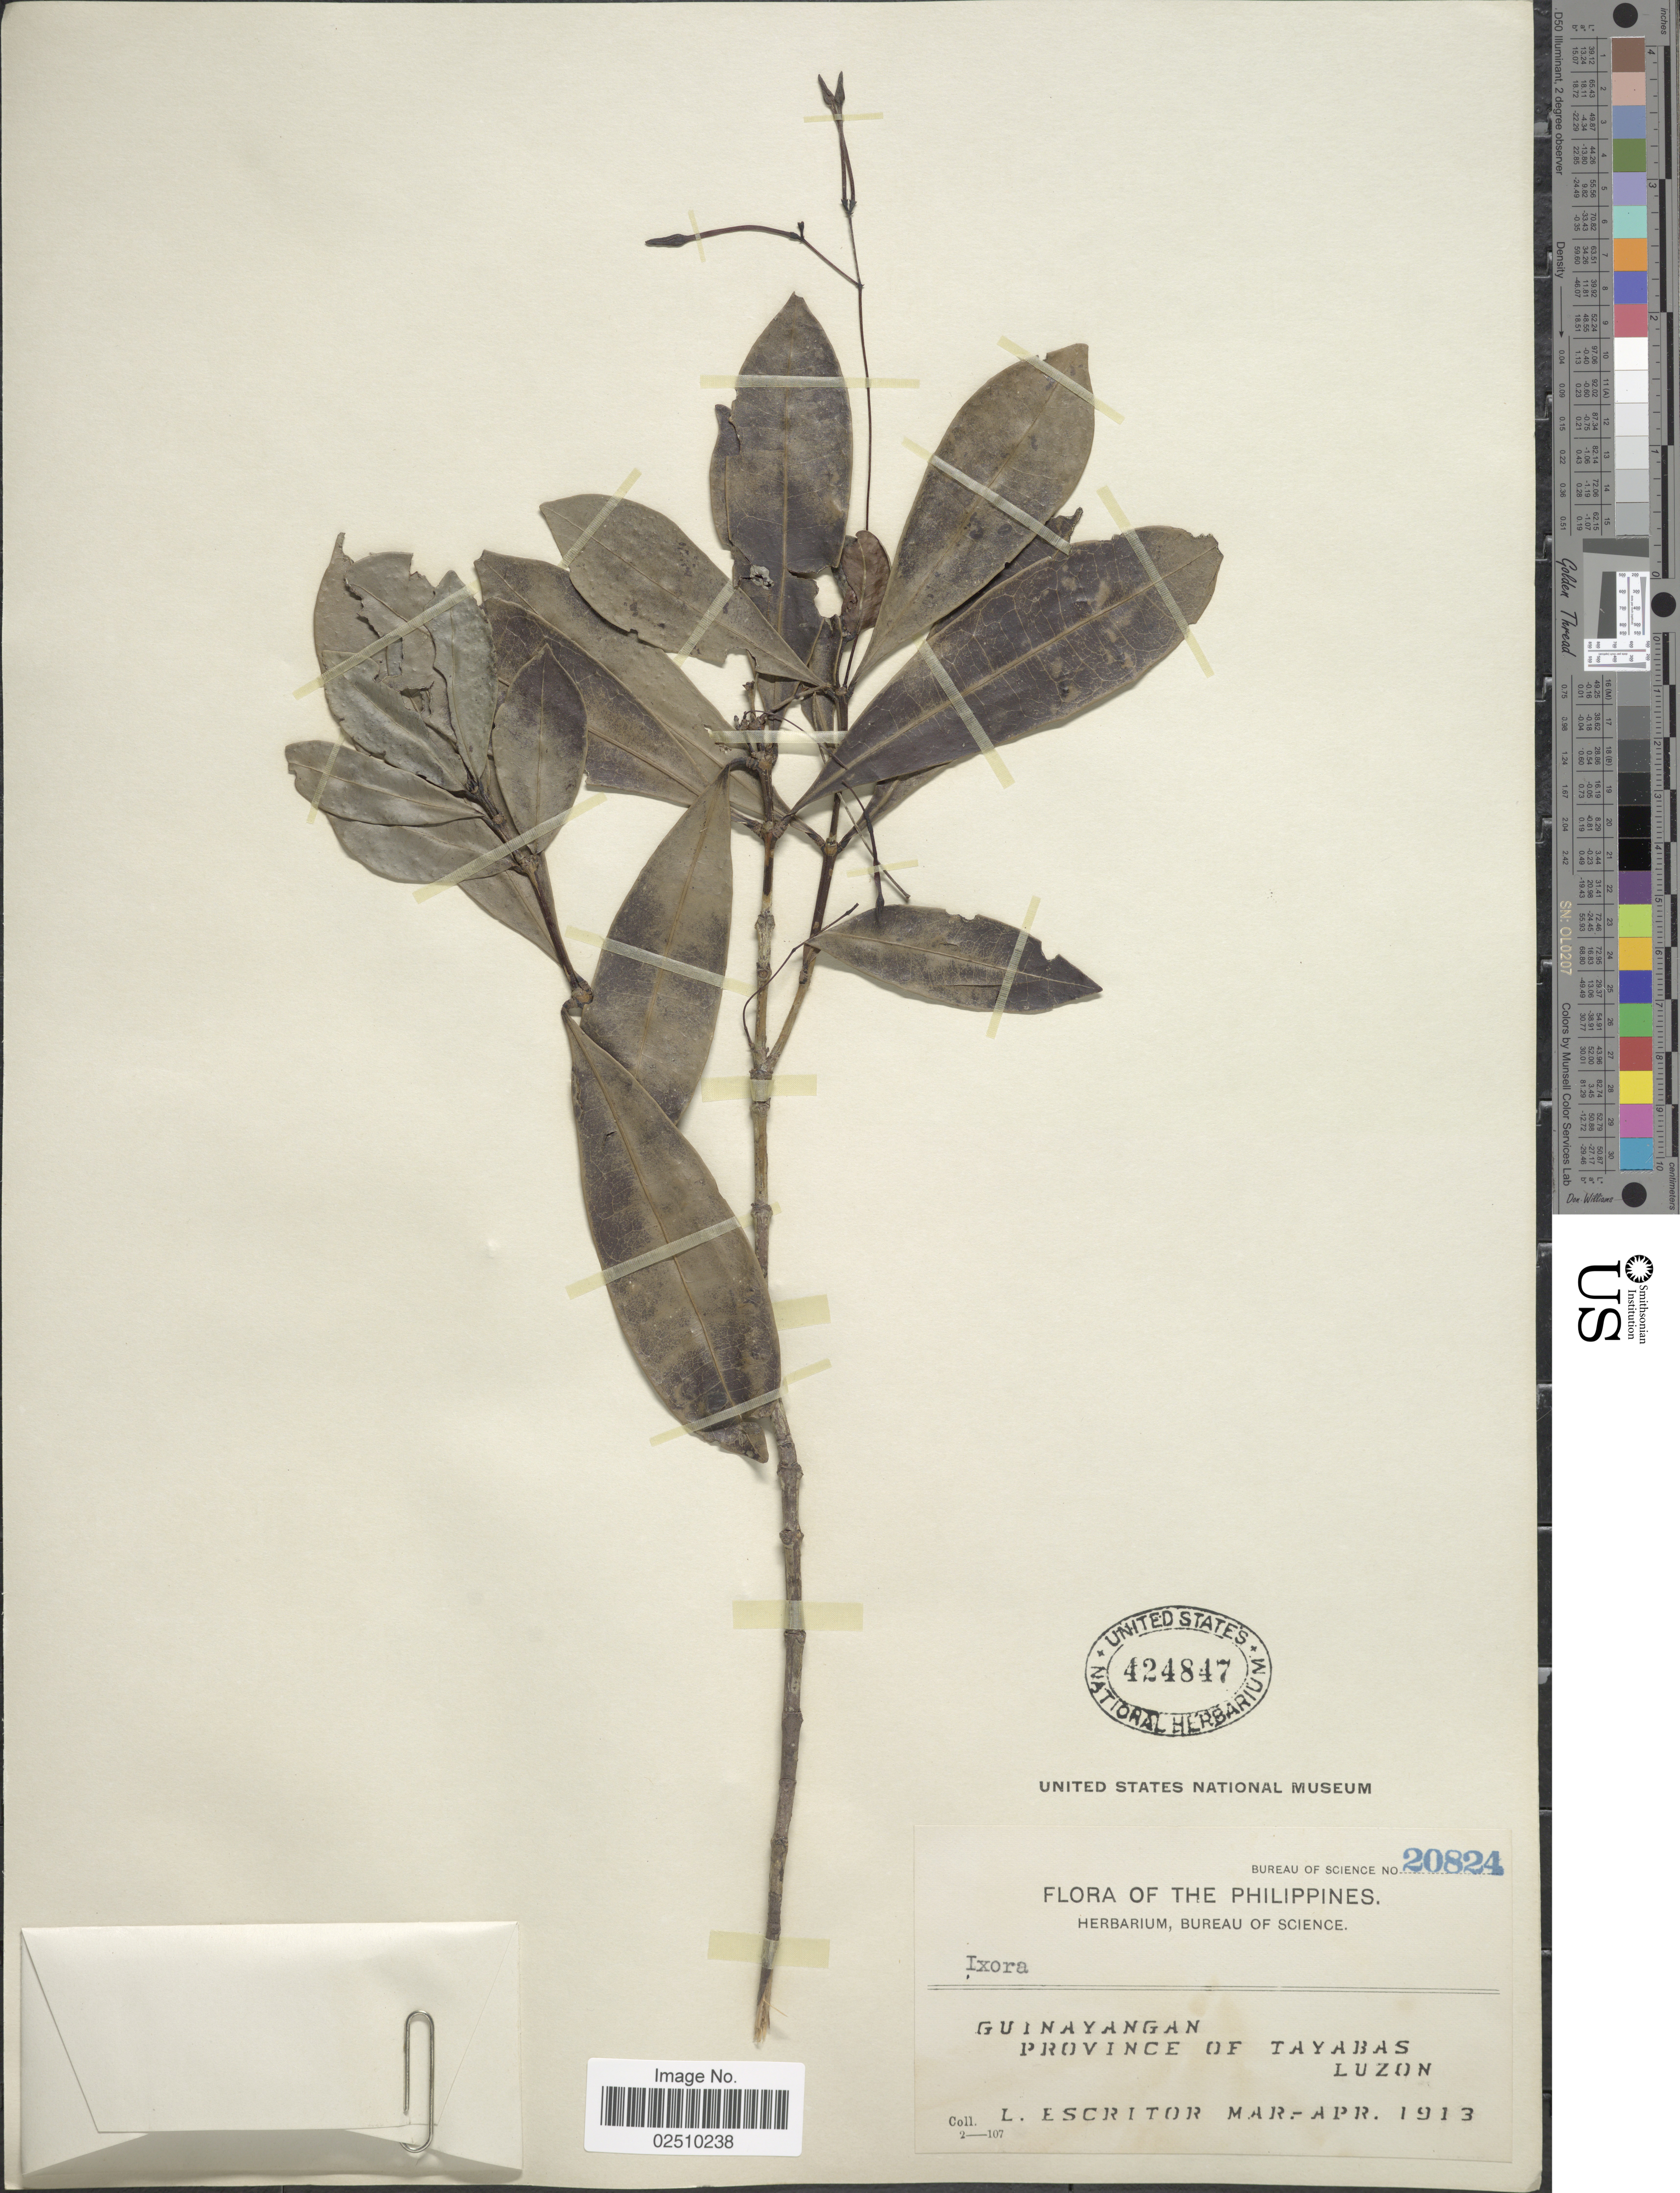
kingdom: Plantae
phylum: Tracheophyta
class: Magnoliopsida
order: Gentianales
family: Rubiaceae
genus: Ixora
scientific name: Ixora sp.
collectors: L. Escritor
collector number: Bureau of Science 20824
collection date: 1913-03/1913-04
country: Philippines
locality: Guinayangan, Province of Tayabas, Luzon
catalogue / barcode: US 424847